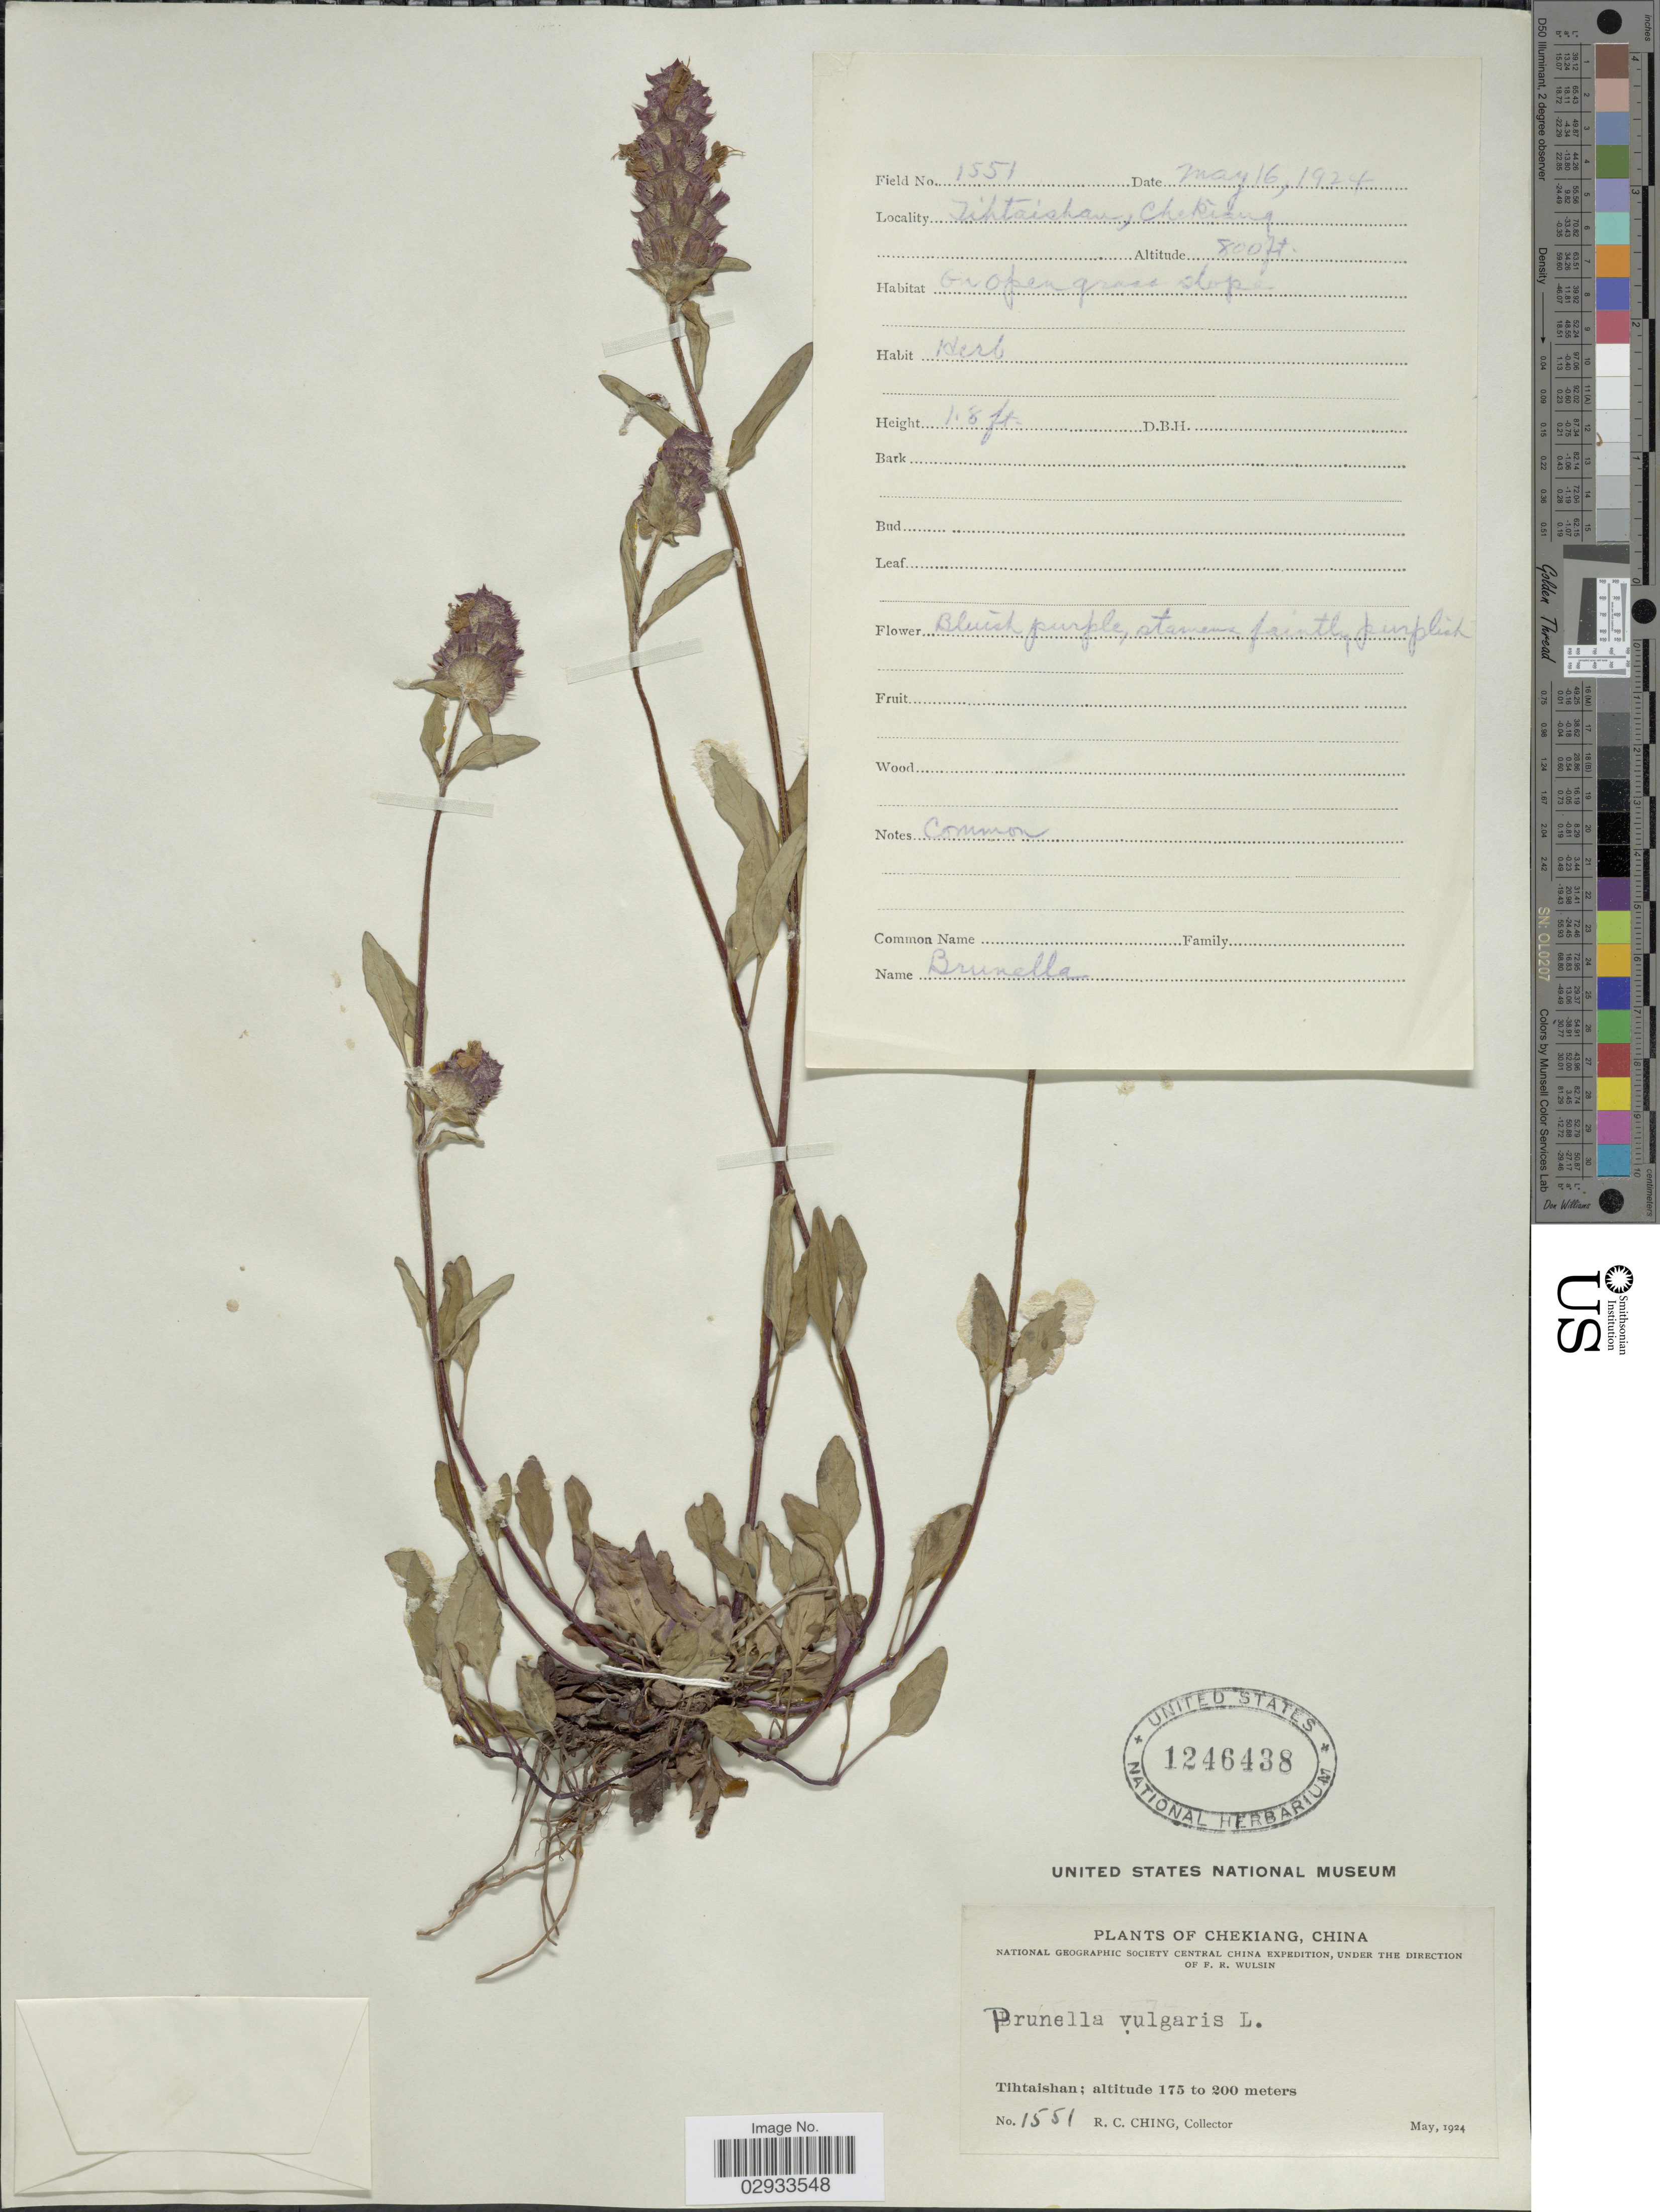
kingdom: Plantae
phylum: Tracheophyta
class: Magnoliopsida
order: Lamiales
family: Lamiaceae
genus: Prunella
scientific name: Prunella vulgaris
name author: L.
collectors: R. C. Ching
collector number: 1551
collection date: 1924-05-16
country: China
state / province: Zhejiang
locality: Chekiang, China, Tihtaishan.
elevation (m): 244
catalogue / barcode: US 1246438